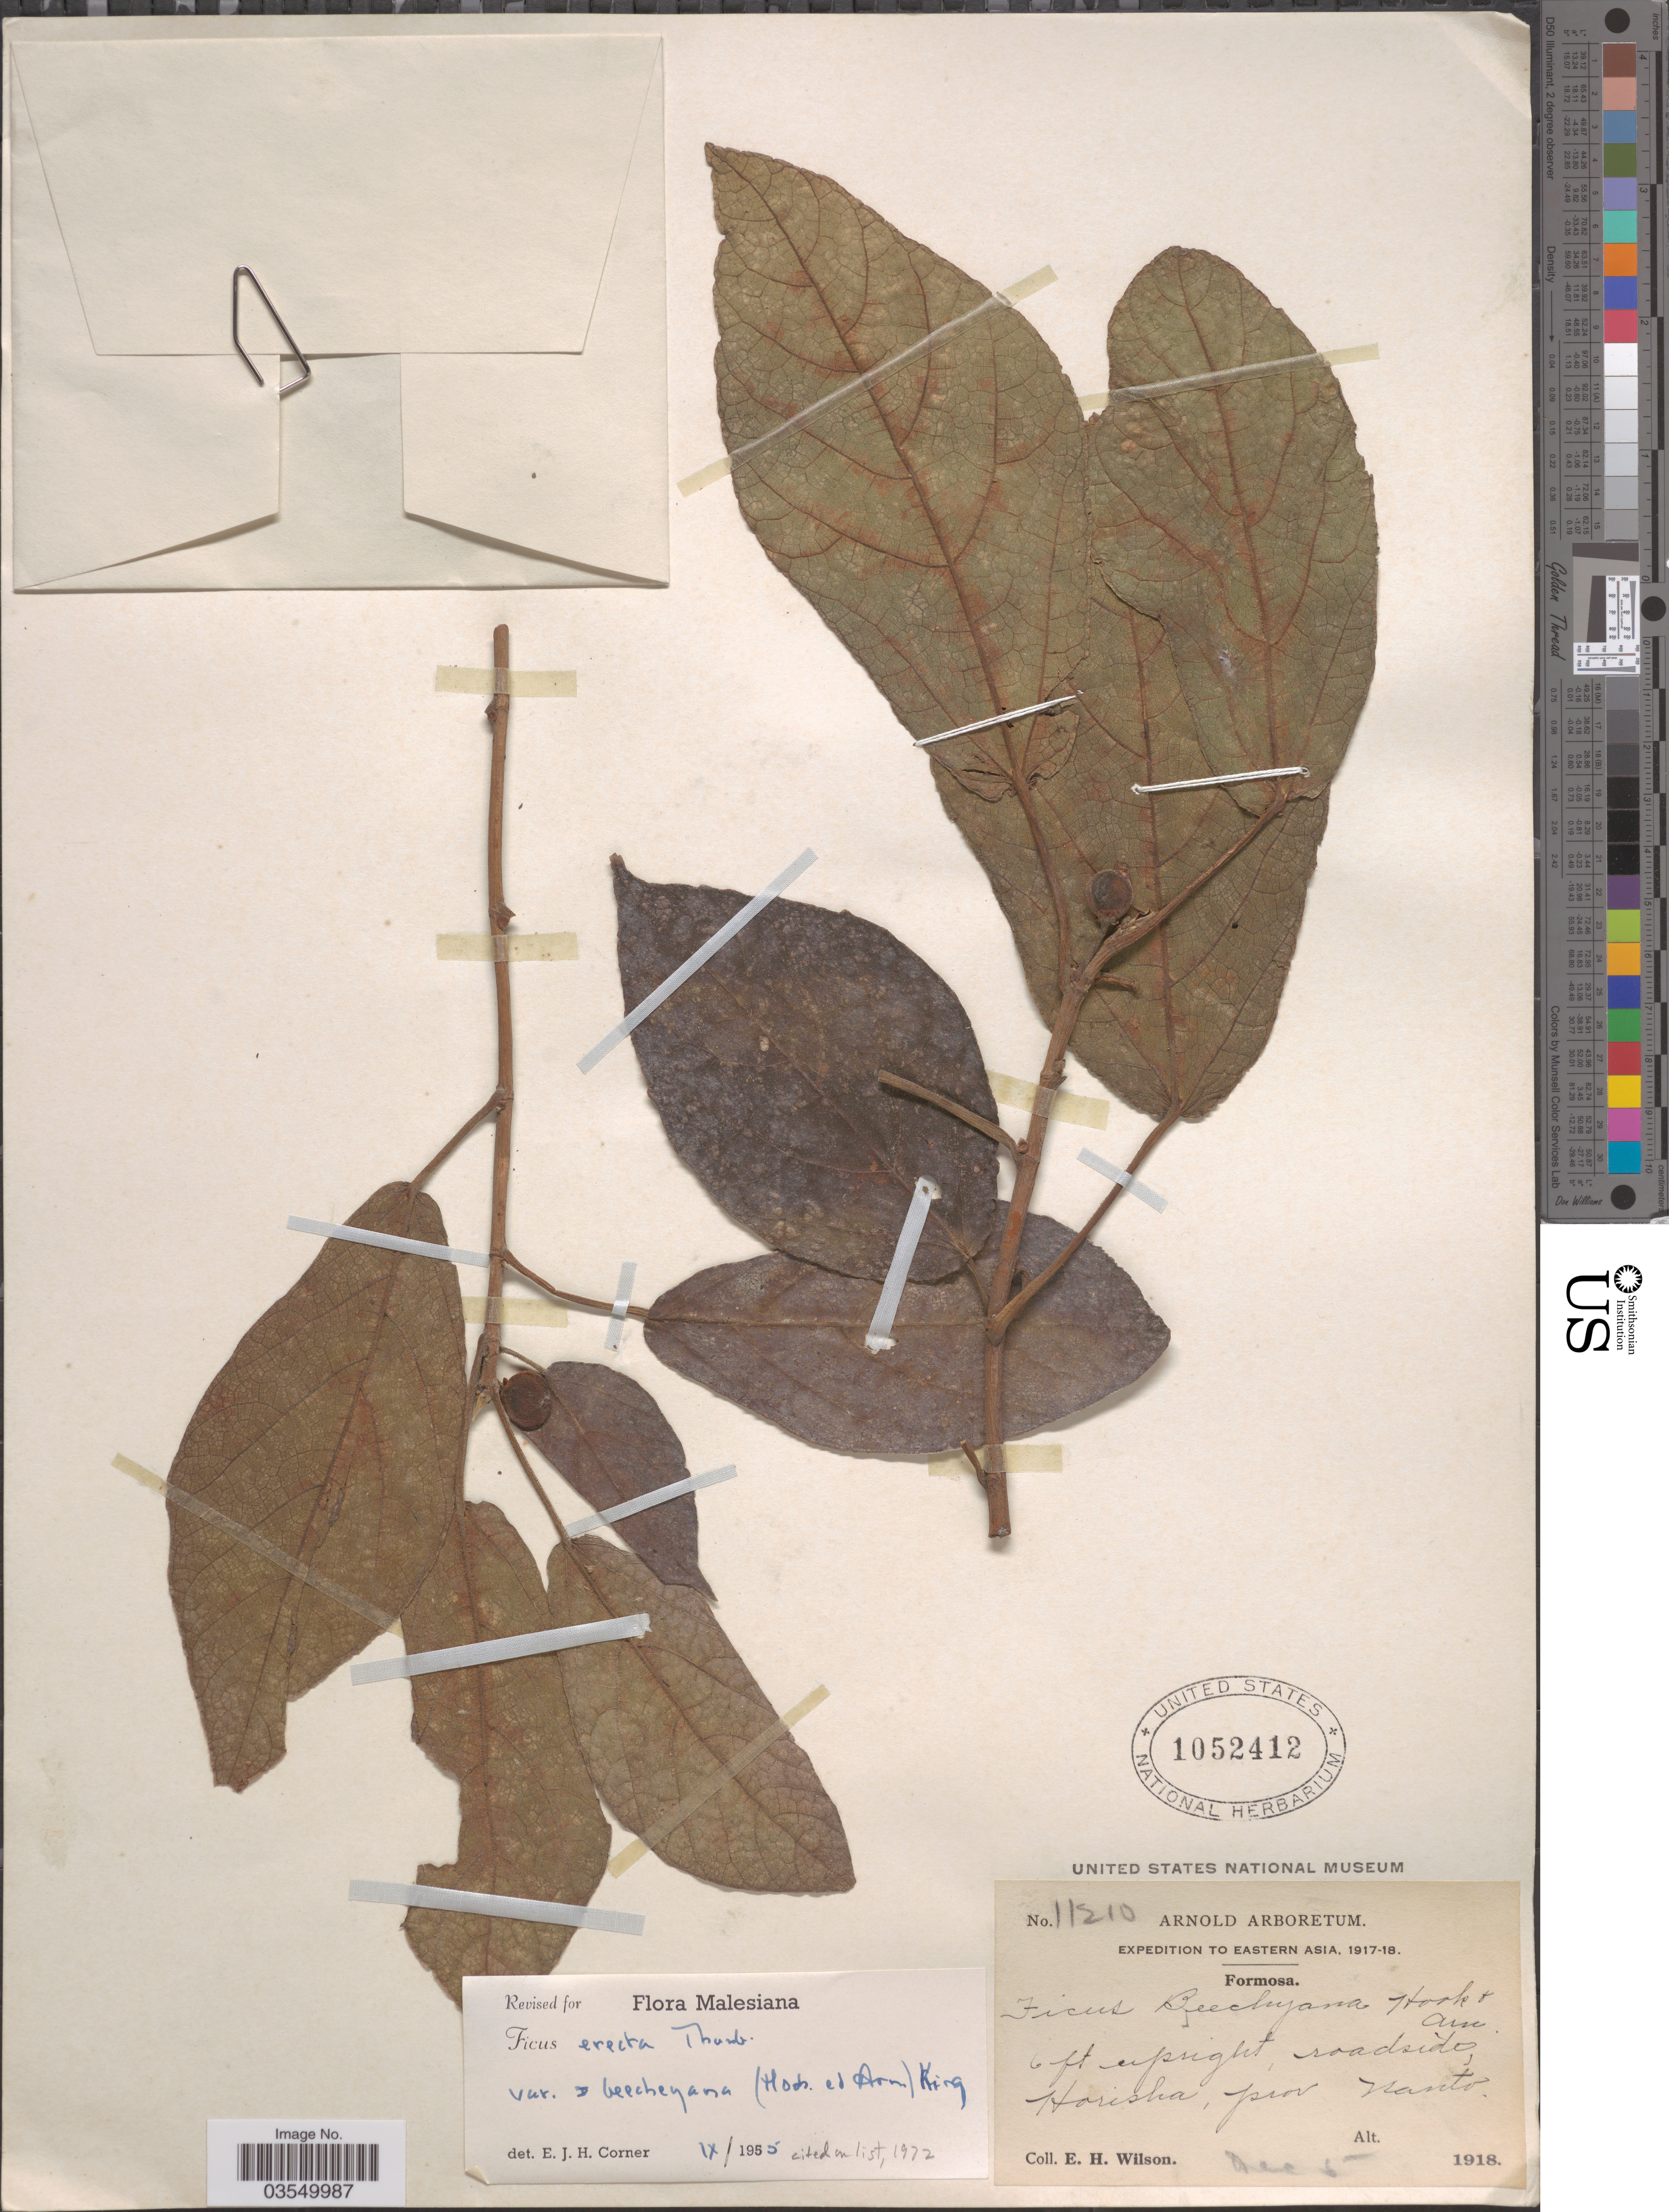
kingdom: Plantae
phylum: Tracheophyta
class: Magnoliopsida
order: Rosales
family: Moraceae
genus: Ficus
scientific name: Ficus erecta var. beecheyana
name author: (Hook. & Arn.) King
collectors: E. Wilson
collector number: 11210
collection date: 1918-12-05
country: Taiwan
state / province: Nantou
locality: Eastern Asia. Formosa. Horisha, prov Nanto.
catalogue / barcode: US 1052412